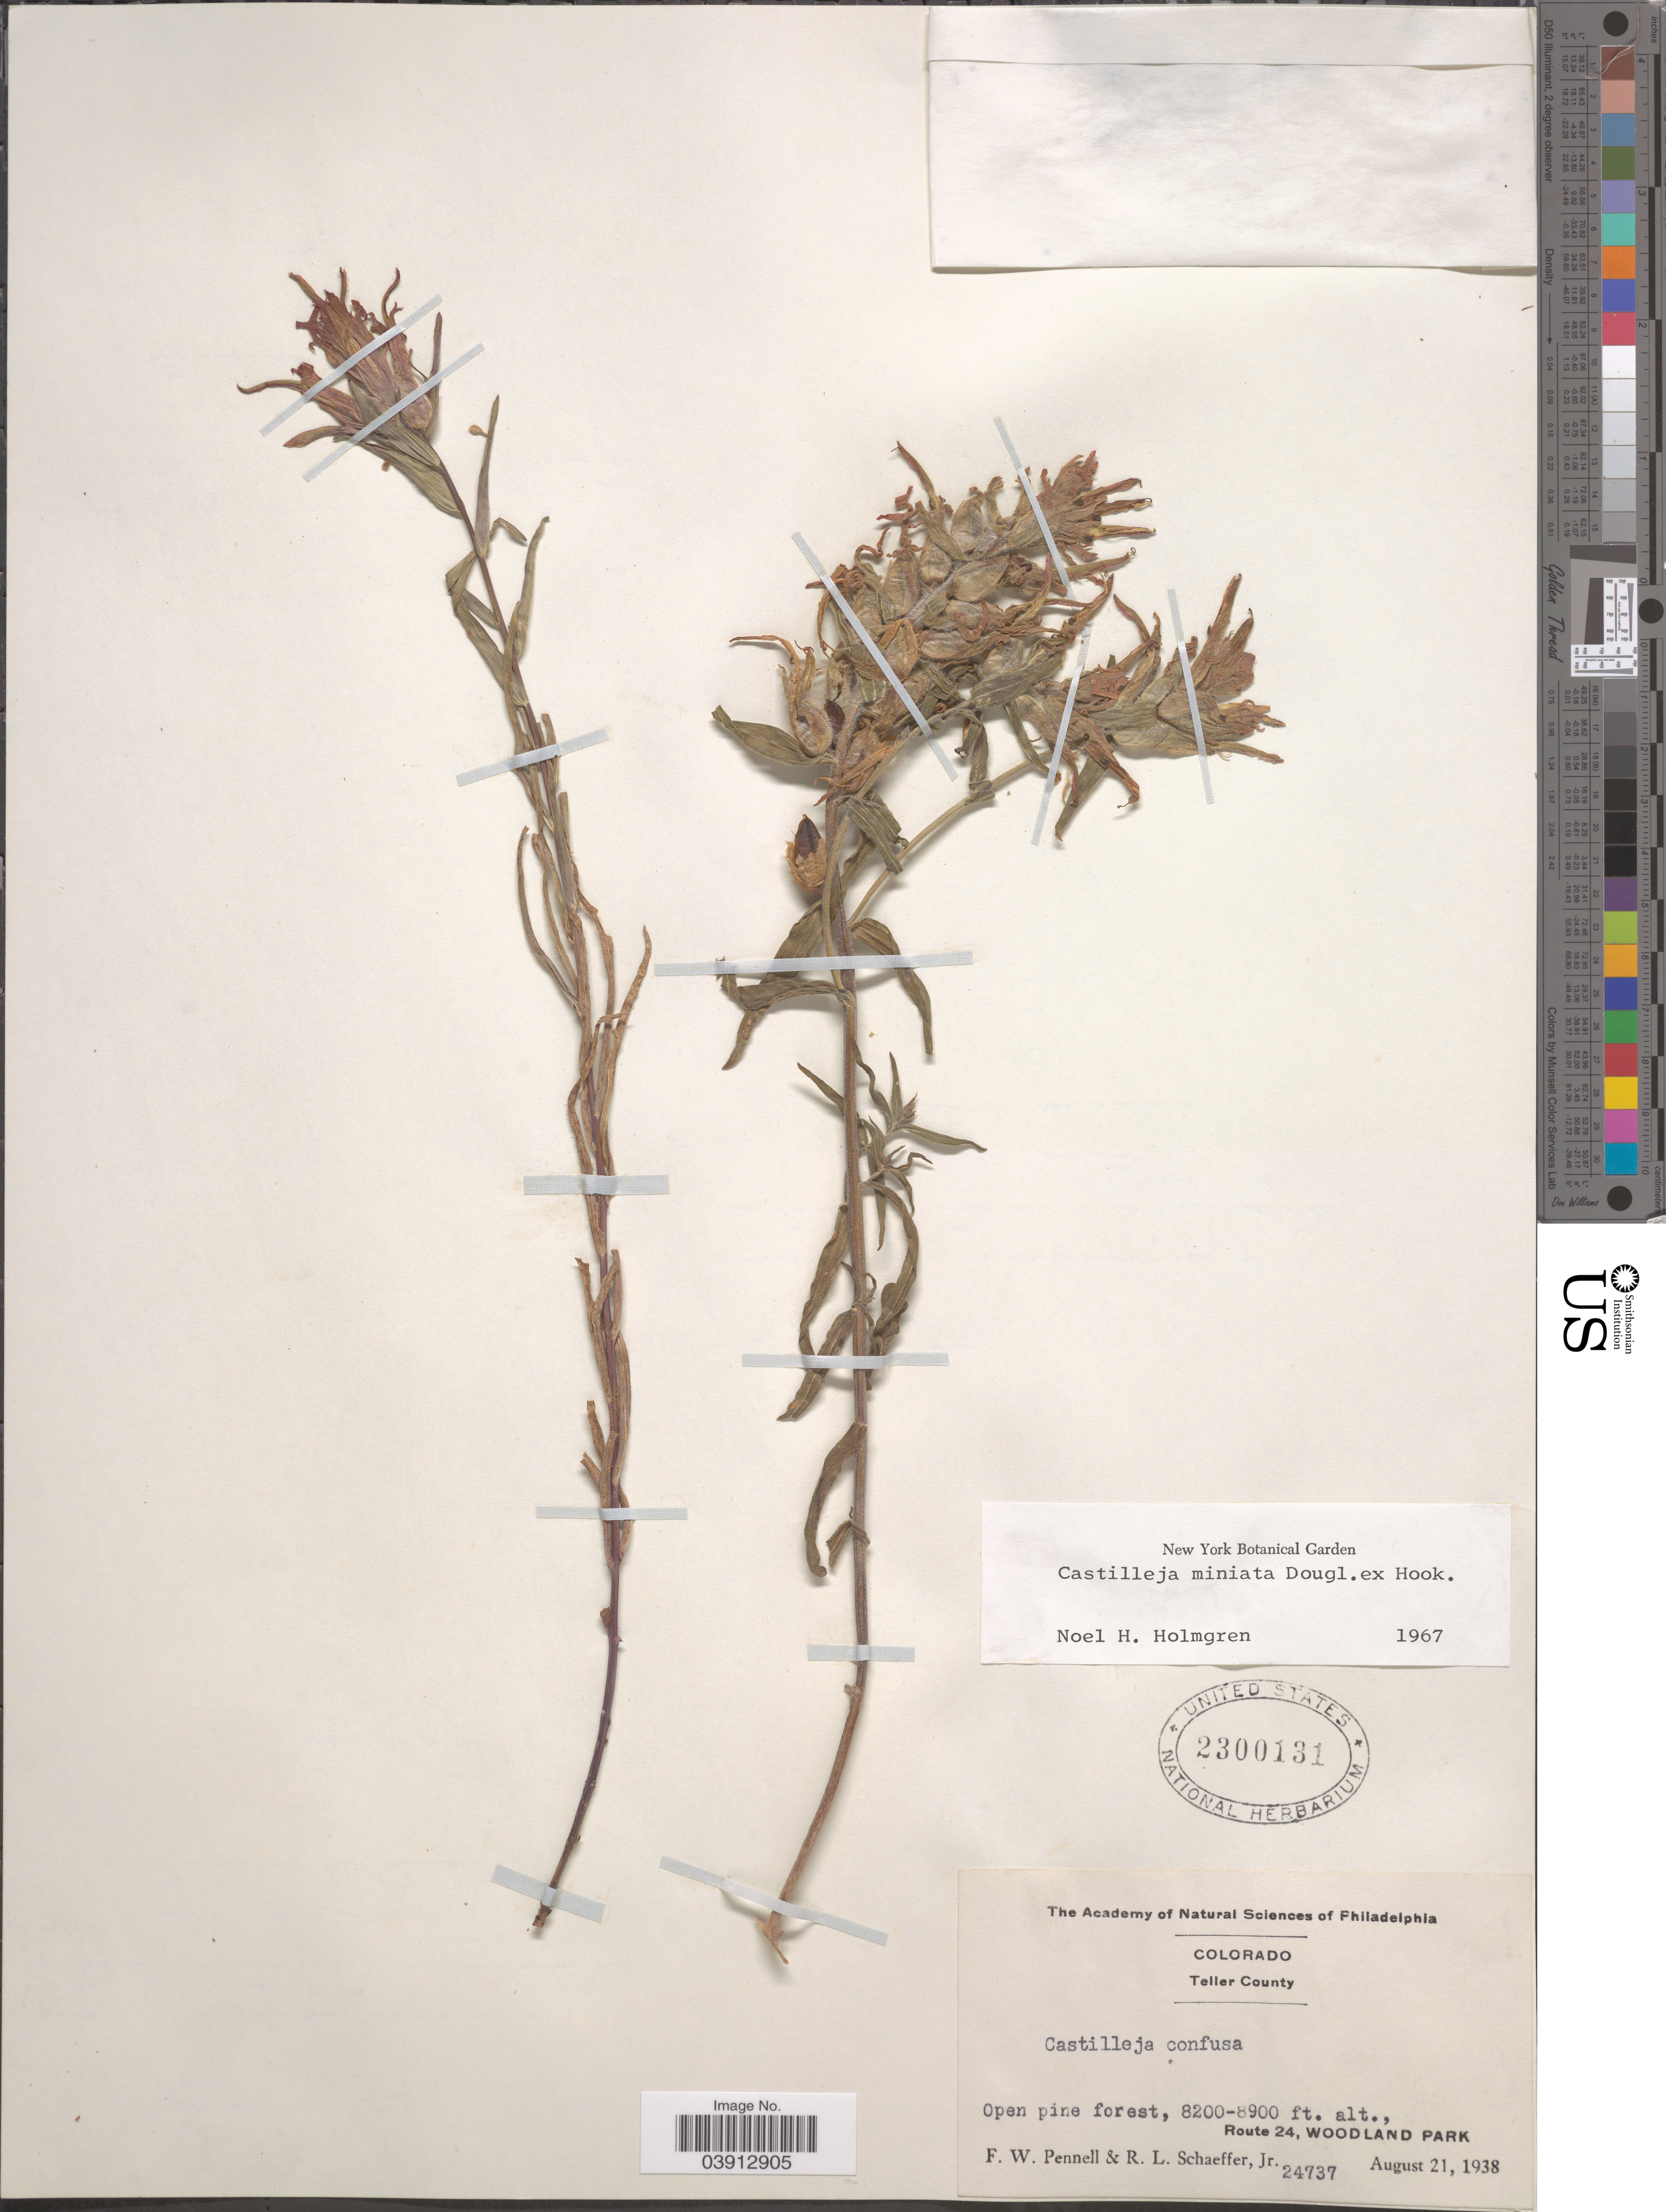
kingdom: Plantae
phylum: Tracheophyta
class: Magnoliopsida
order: Lamiales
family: Orobanchaceae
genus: Castilleja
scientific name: Castilleja miniata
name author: Douglas ex Hook.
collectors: F. W. Pennell & R. L. Schaeffer Jr.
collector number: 24737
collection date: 1938-08-21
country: United States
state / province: Colorado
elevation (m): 2499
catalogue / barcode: US 2300131